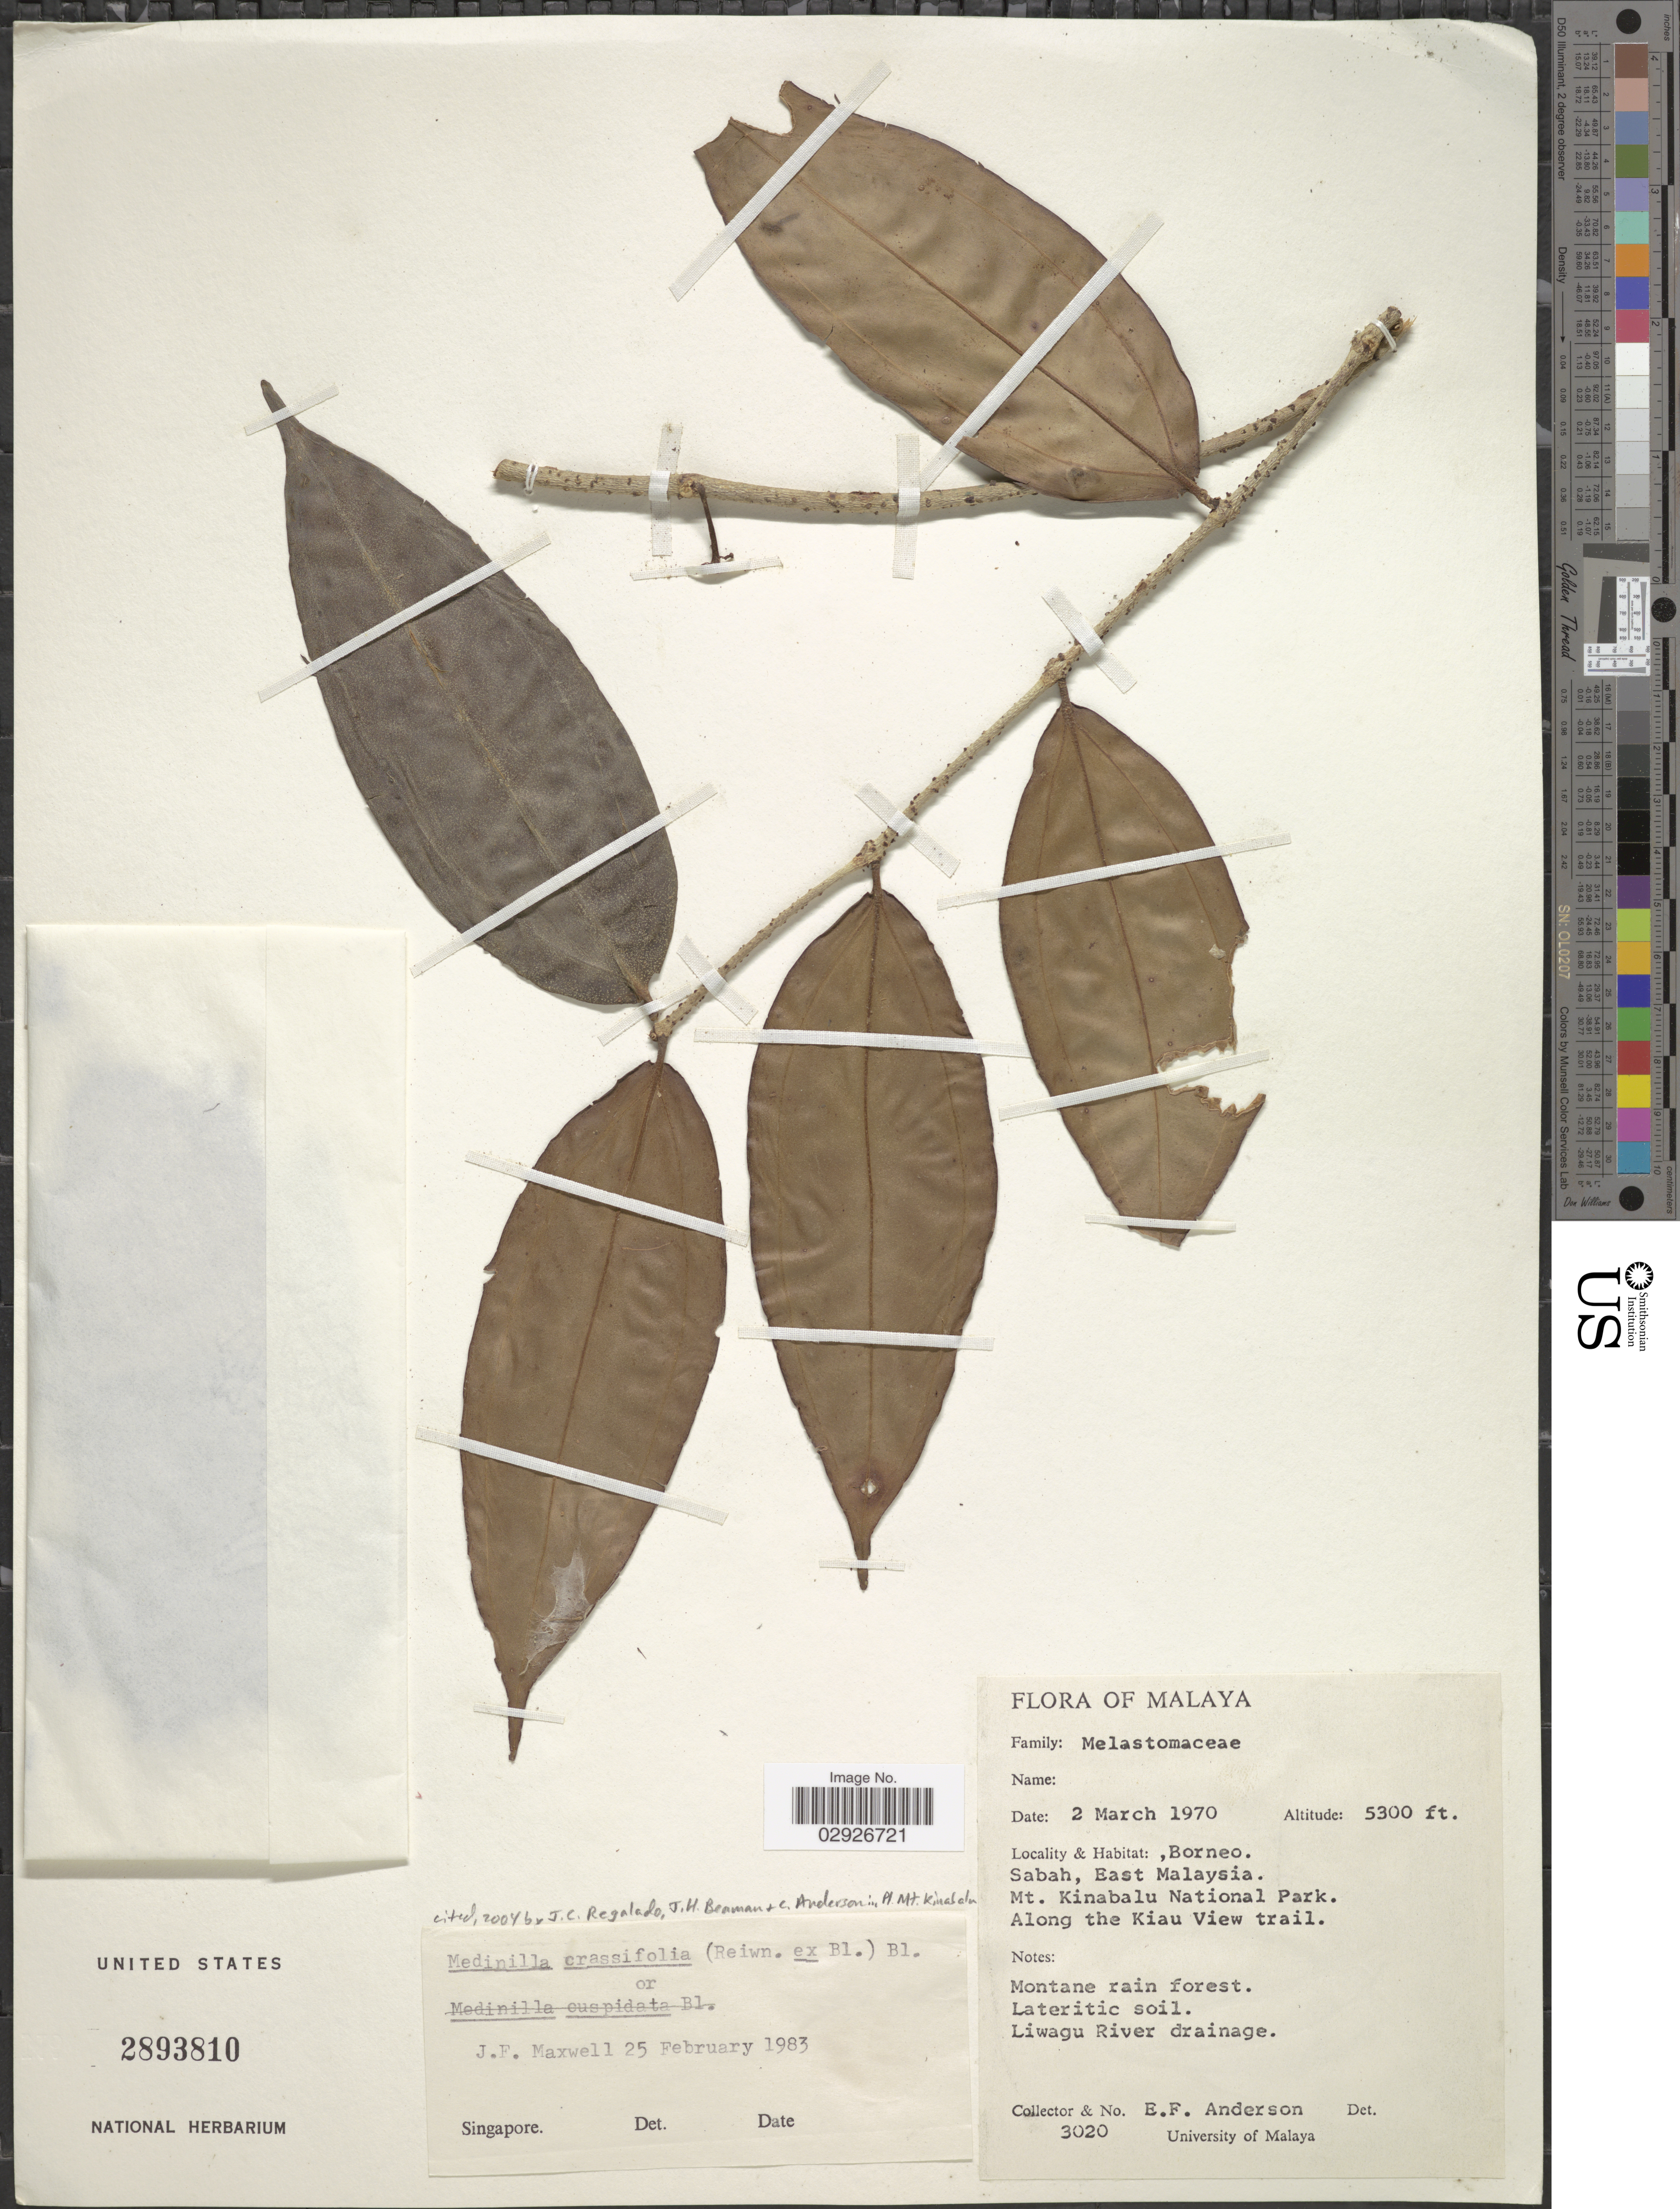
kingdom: Plantae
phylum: Tracheophyta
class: Magnoliopsida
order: Myrtales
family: Melastomataceae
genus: Medinilla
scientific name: Medinilla crassifolia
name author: Blume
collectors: E. F. Anderson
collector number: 3020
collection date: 1970-03-02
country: Malaysia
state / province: Sabah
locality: Malaya. Borneo. Sabah, East Malaysia. Mt. Kinabalu National Park. Along the Kiau View trail.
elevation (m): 1615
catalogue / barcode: US 2893810